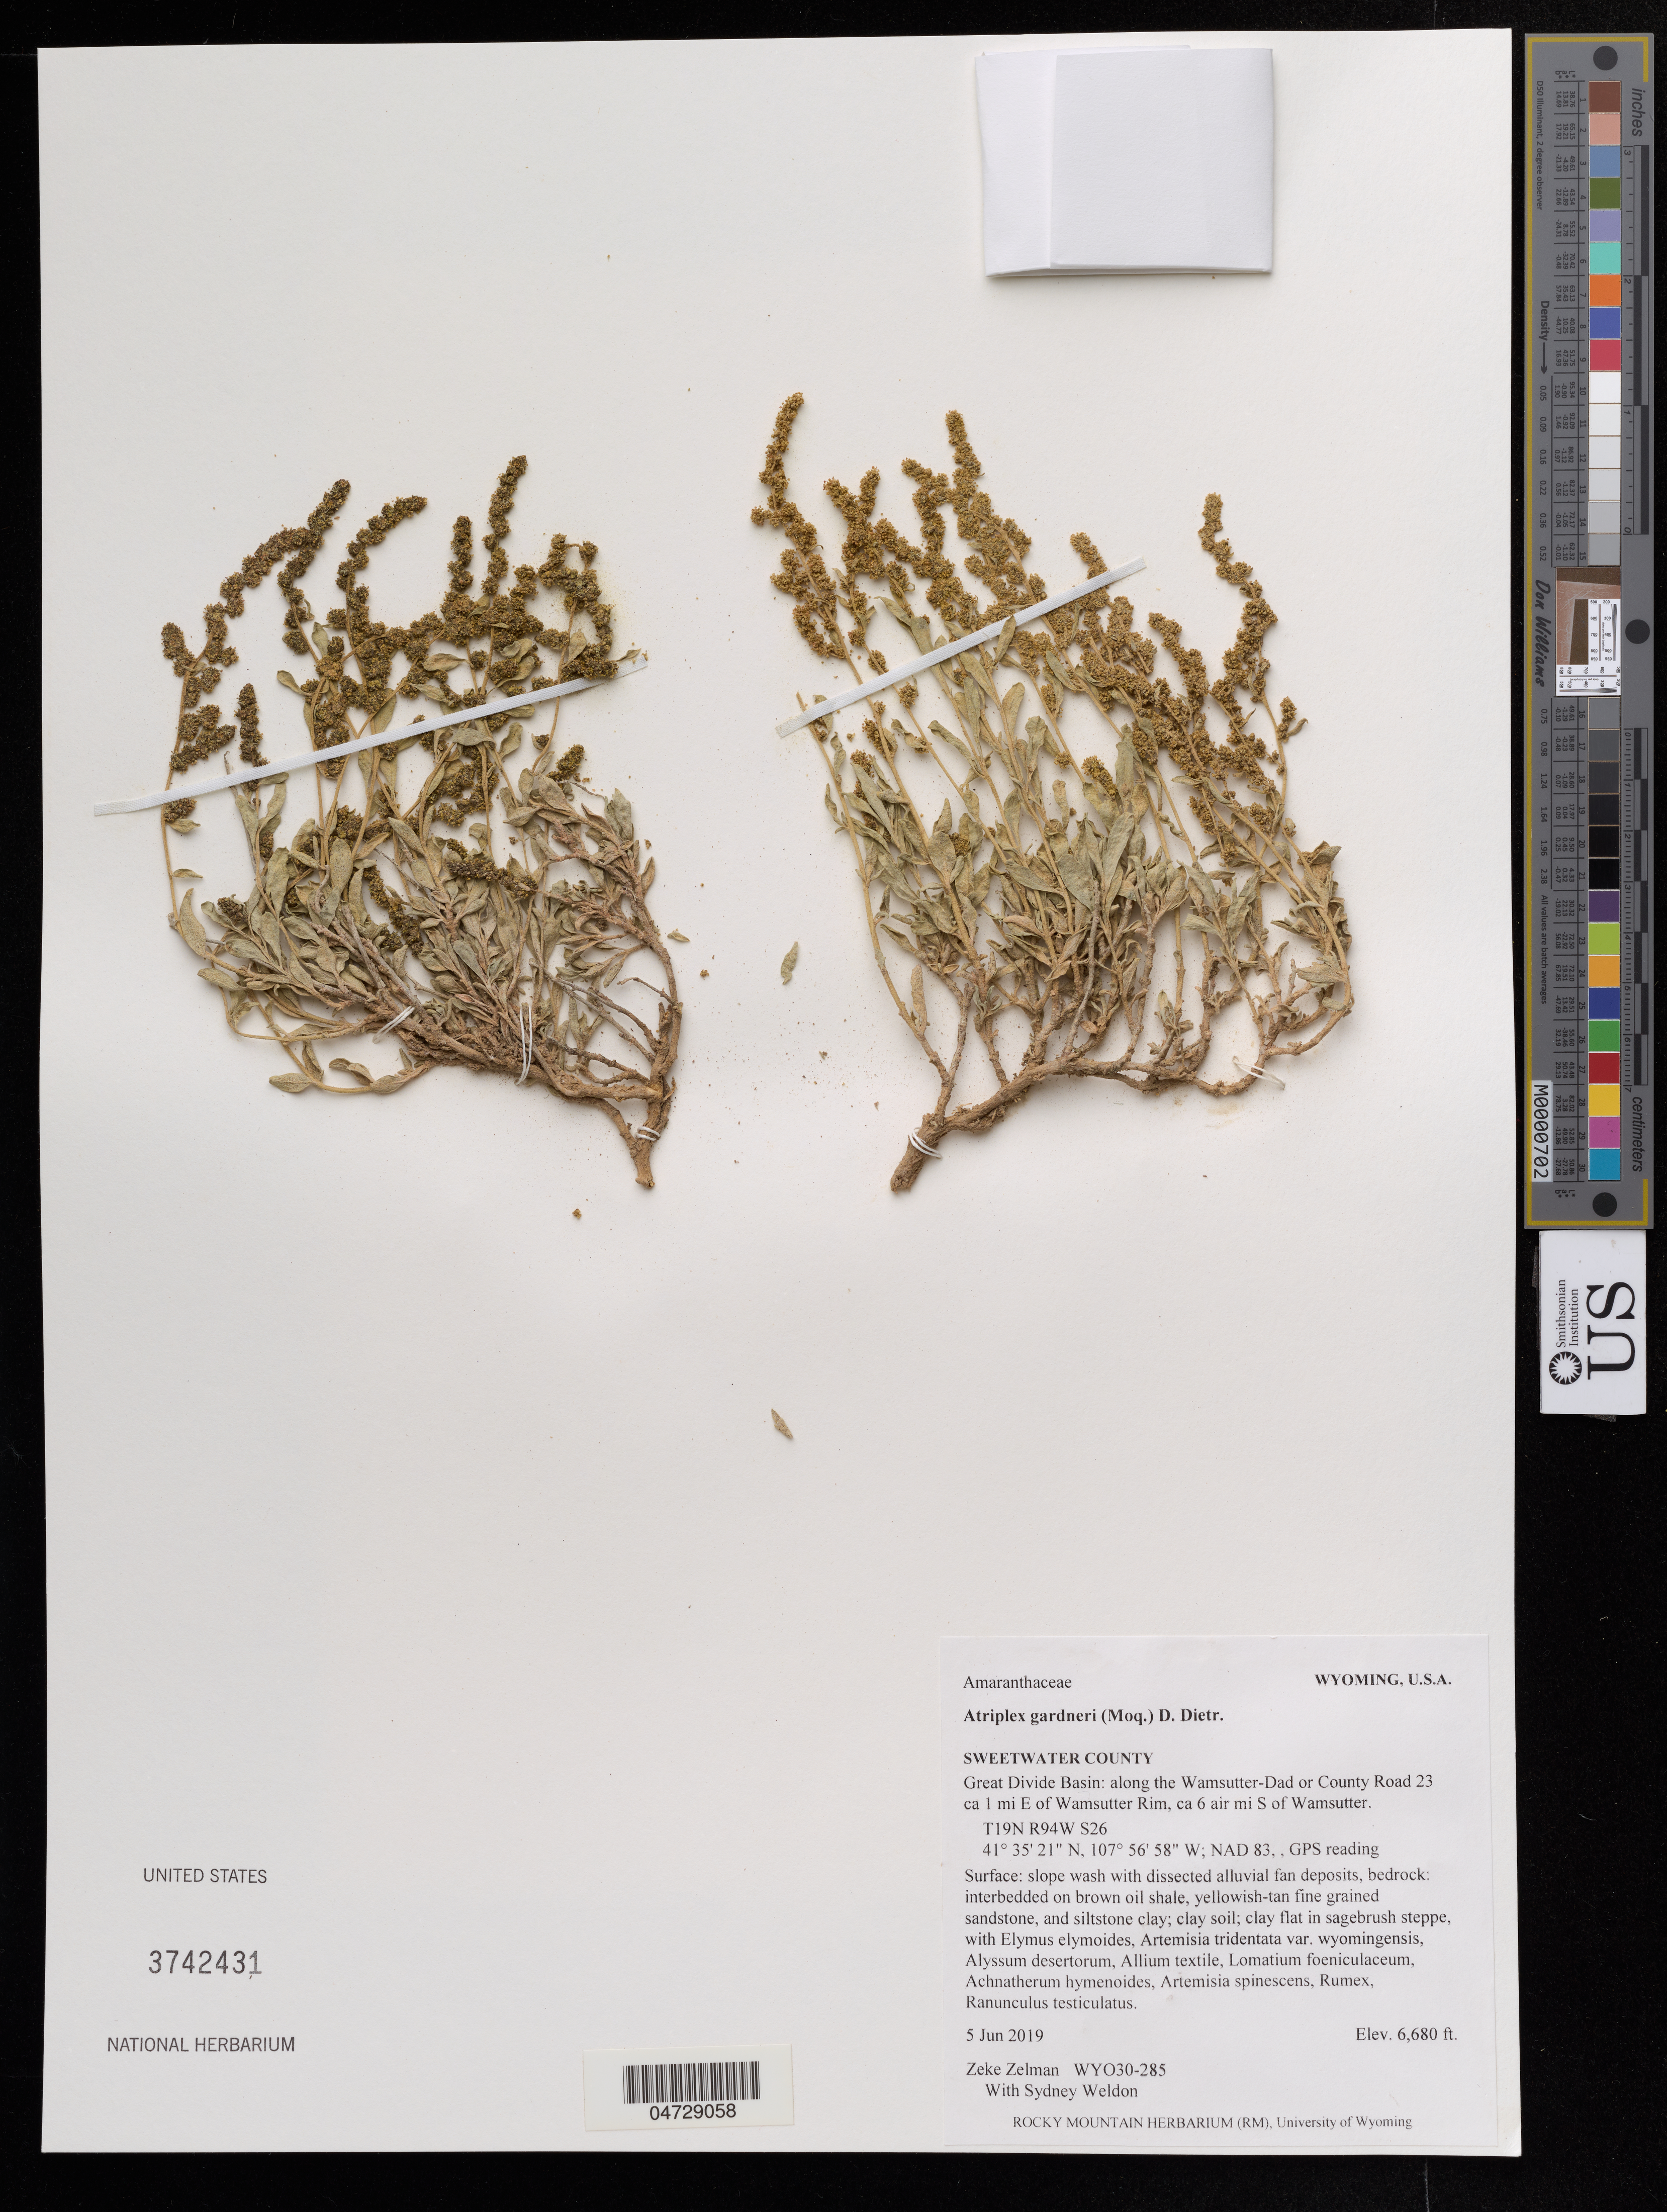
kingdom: Plantae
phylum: Tracheophyta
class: Magnoliopsida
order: Caryophyllales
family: Amaranthaceae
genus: Atriplex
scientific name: Atriplex gardneri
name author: (Moq.) D. Dietr.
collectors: Z. Zelman & S. Weldon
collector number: WYO030-285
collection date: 2019-06-05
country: United States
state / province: Wyoming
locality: Sweetwater County, Great Divide Basin: along the Wamsutter-Dad or County Road 23 ca 1 mi E of Wamsutter Rim, ca 6 air mi S of Wamsutter. T19N R94W S26.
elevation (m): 2036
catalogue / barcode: US 3742431